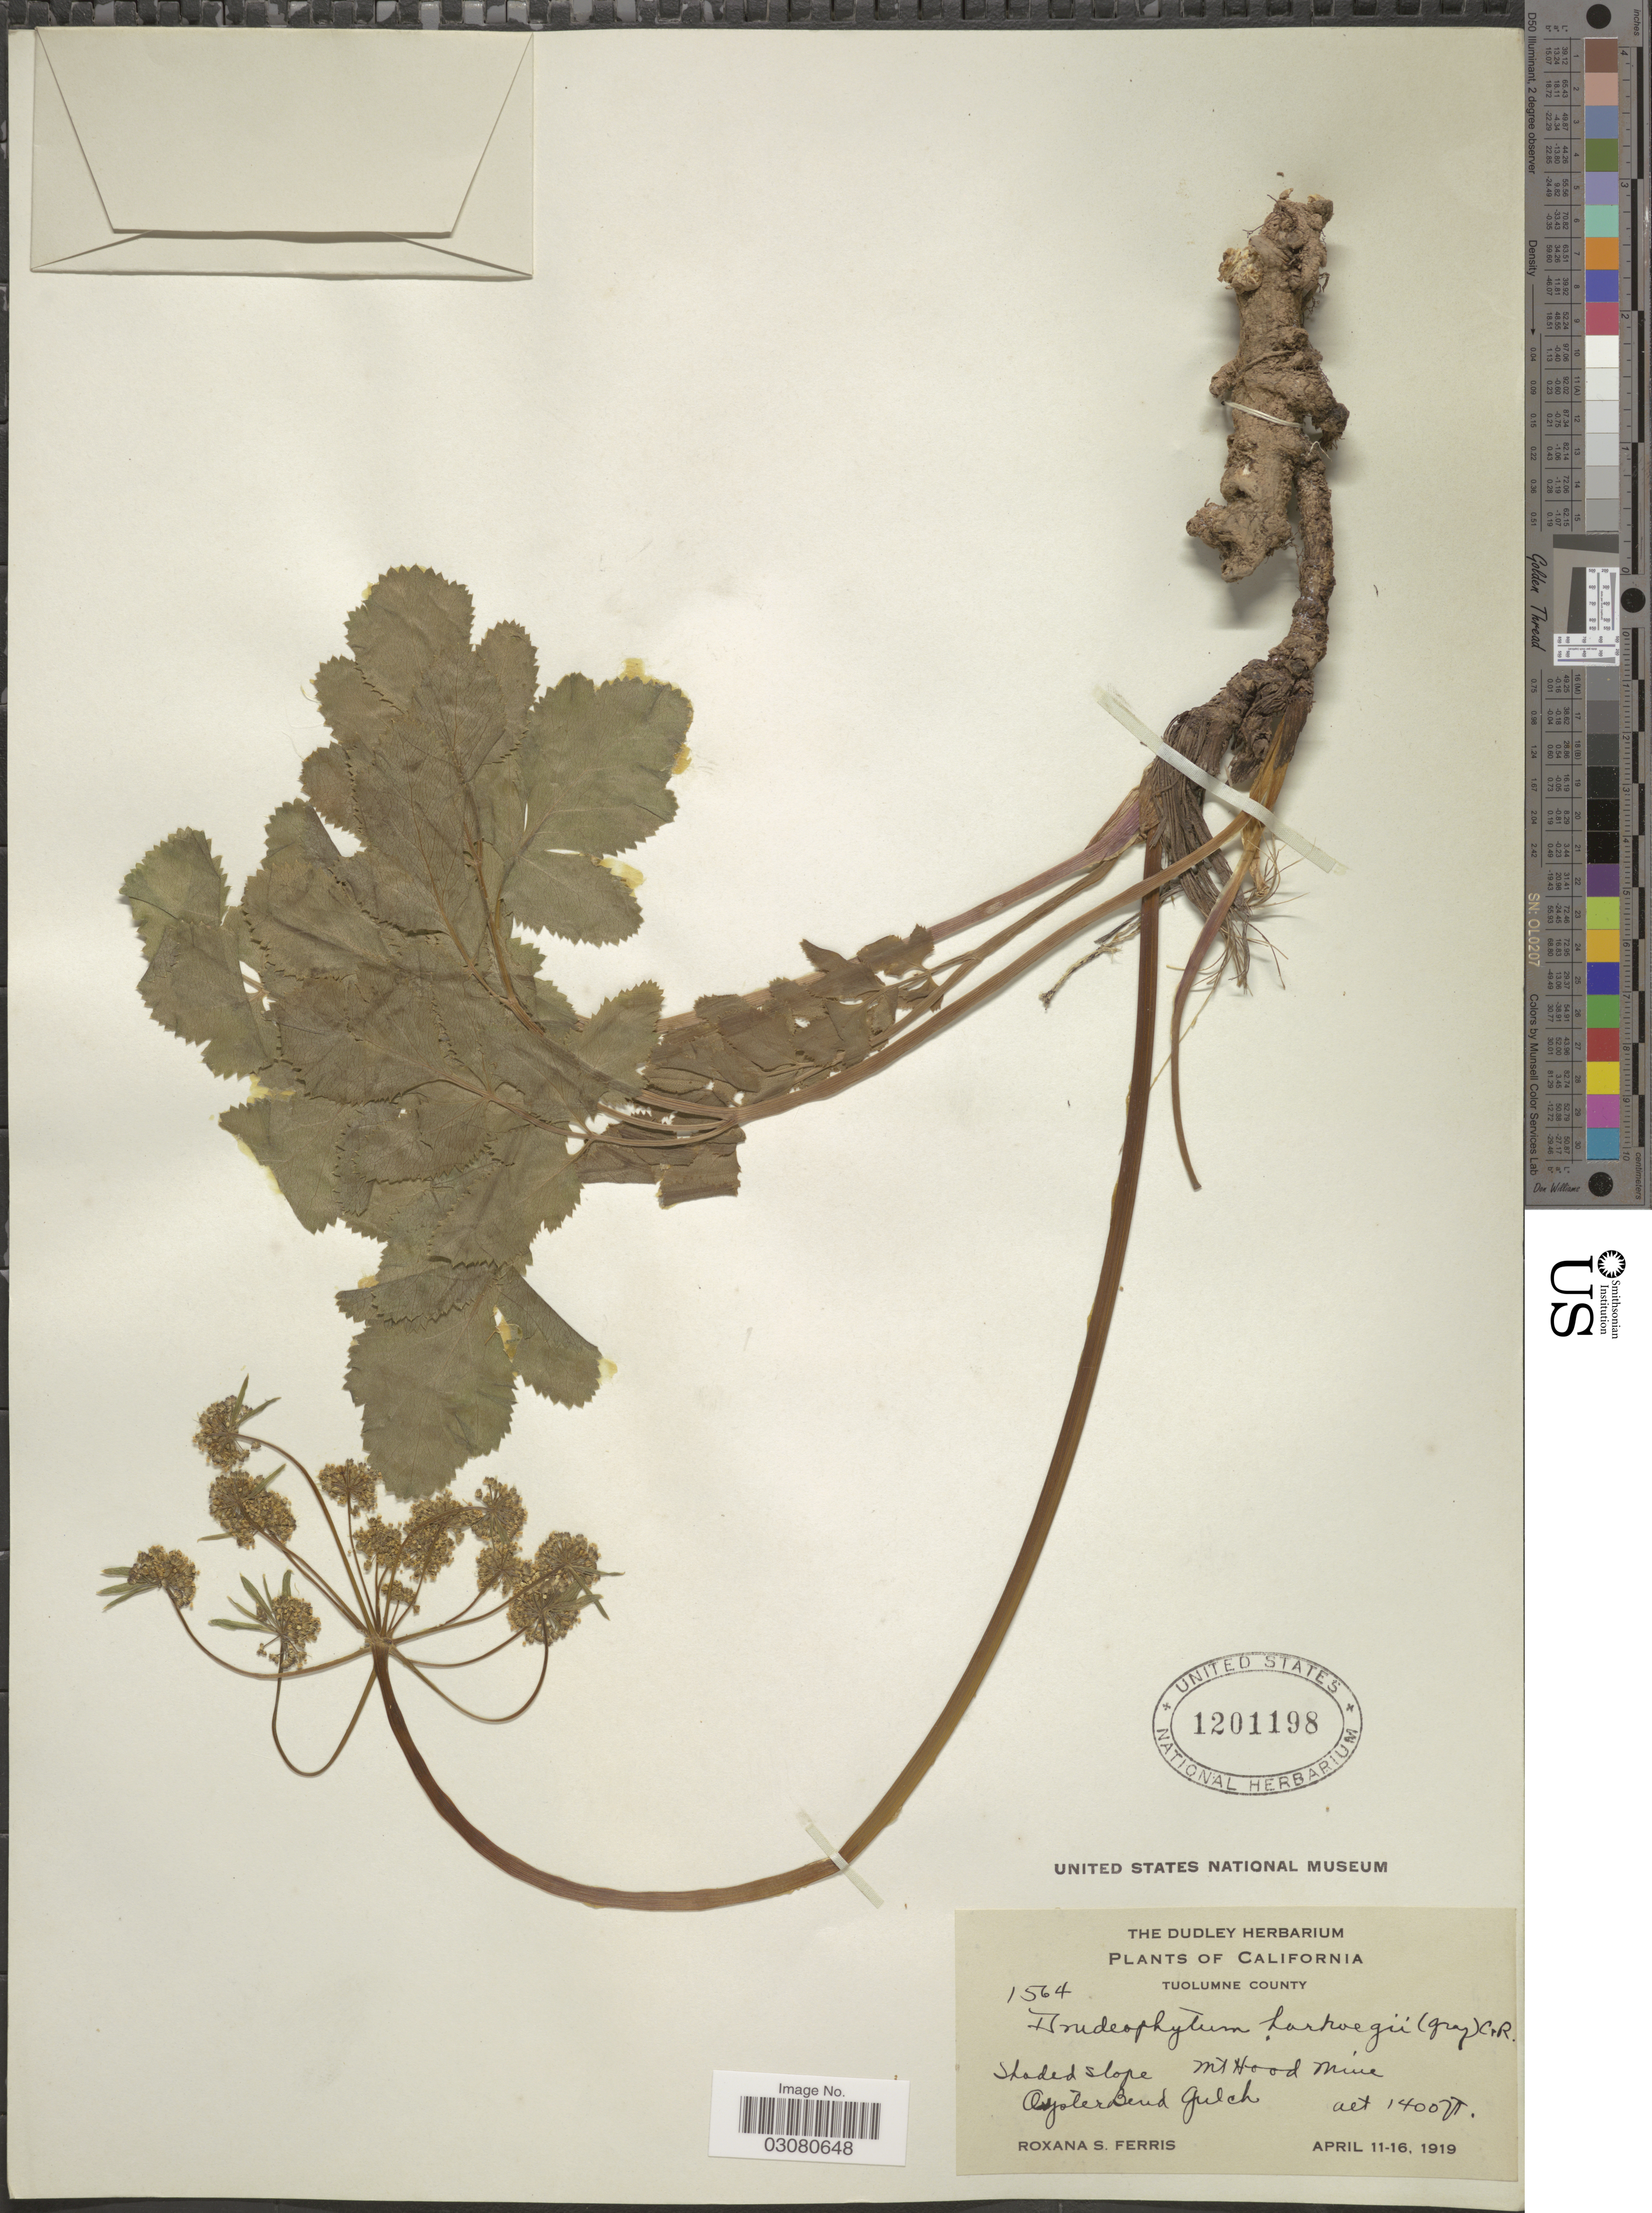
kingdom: Plantae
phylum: Tracheophyta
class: Magnoliopsida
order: Apiales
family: Apiaceae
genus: Drudeophytum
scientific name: Drudeophytum hartwegii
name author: (A. Gray) J.M. Coult. & Rose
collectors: R. S. Ferris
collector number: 1564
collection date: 1919-04-11/1919-04-16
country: United States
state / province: California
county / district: Tuolumne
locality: Tuolumne County. Shaded slope Mt Hood Mine. Oyster Bend Gulch.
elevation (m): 427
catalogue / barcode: US 1201198